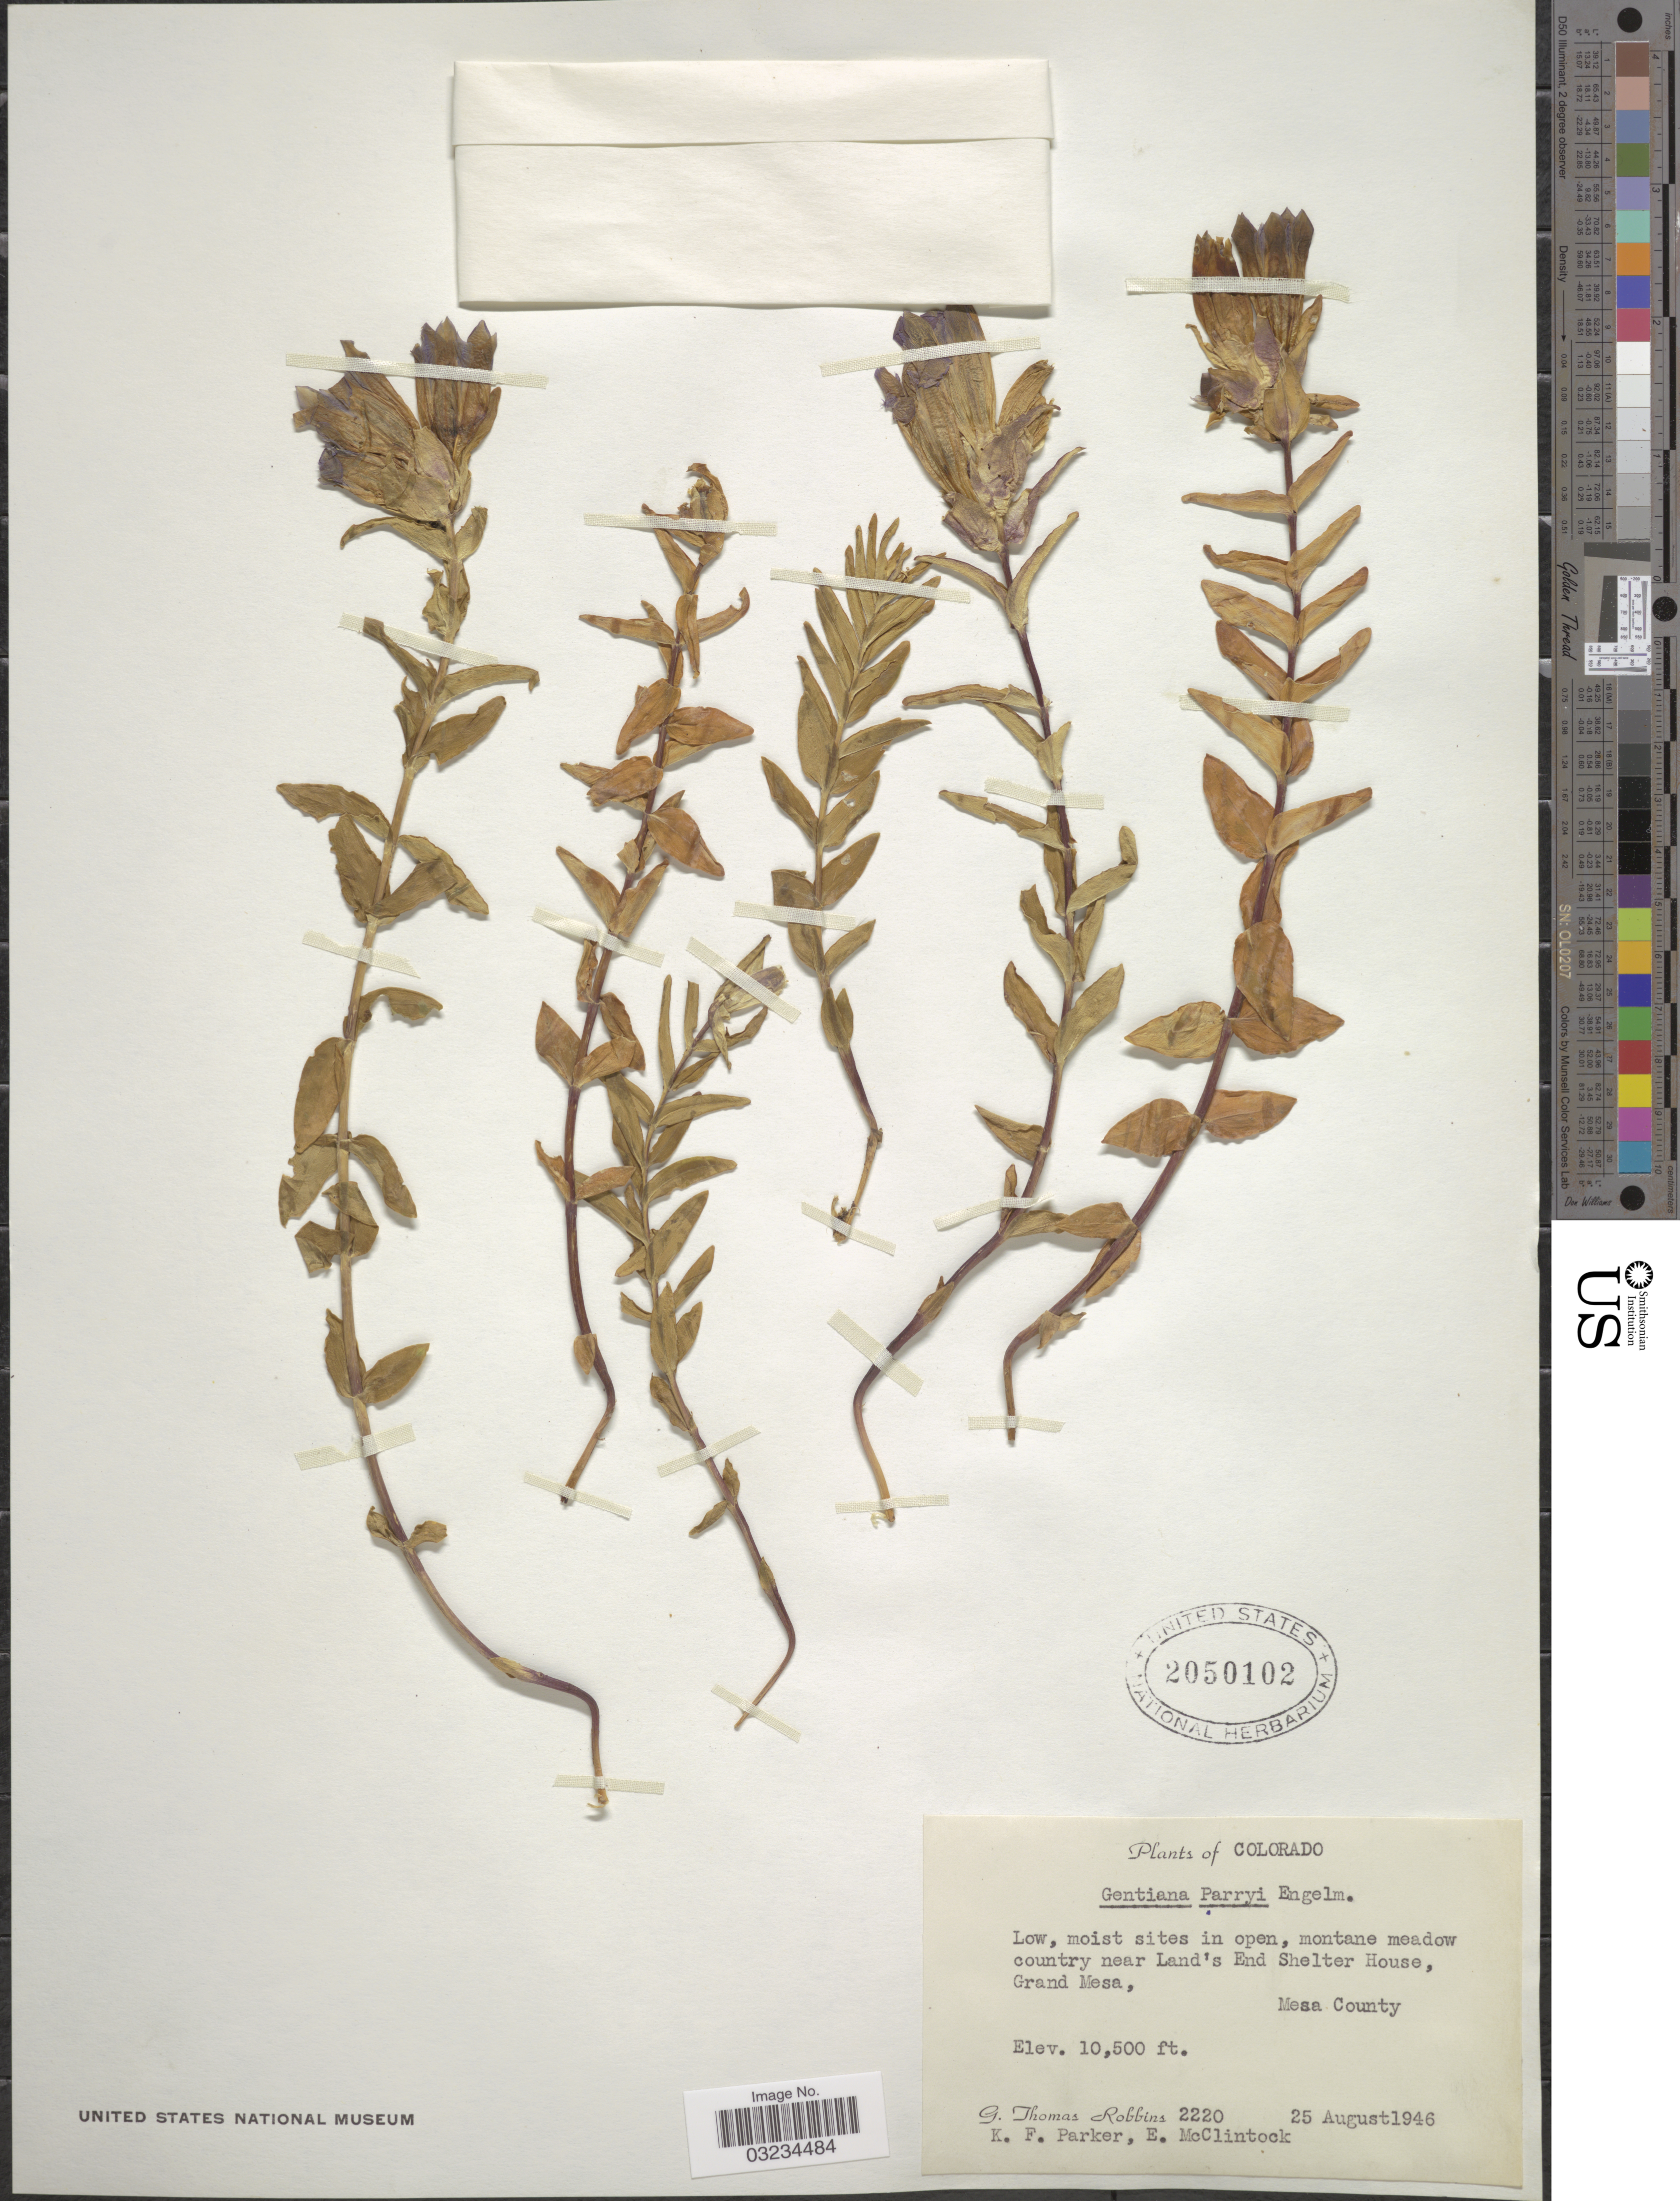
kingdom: Plantae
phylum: Tracheophyta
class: Magnoliopsida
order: Gentianales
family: Gentianaceae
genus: Gentiana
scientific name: Gentiana parryi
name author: Engelm.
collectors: G. T. Robbins, K. F. Parker & E. McClintock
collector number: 2220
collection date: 1946-08-25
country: United States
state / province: Colorado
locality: Low, moist sites in open, montane meadow country near Land's End Shelter House, Grand Mesa, Mesa County.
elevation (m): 3200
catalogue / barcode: US 2050102